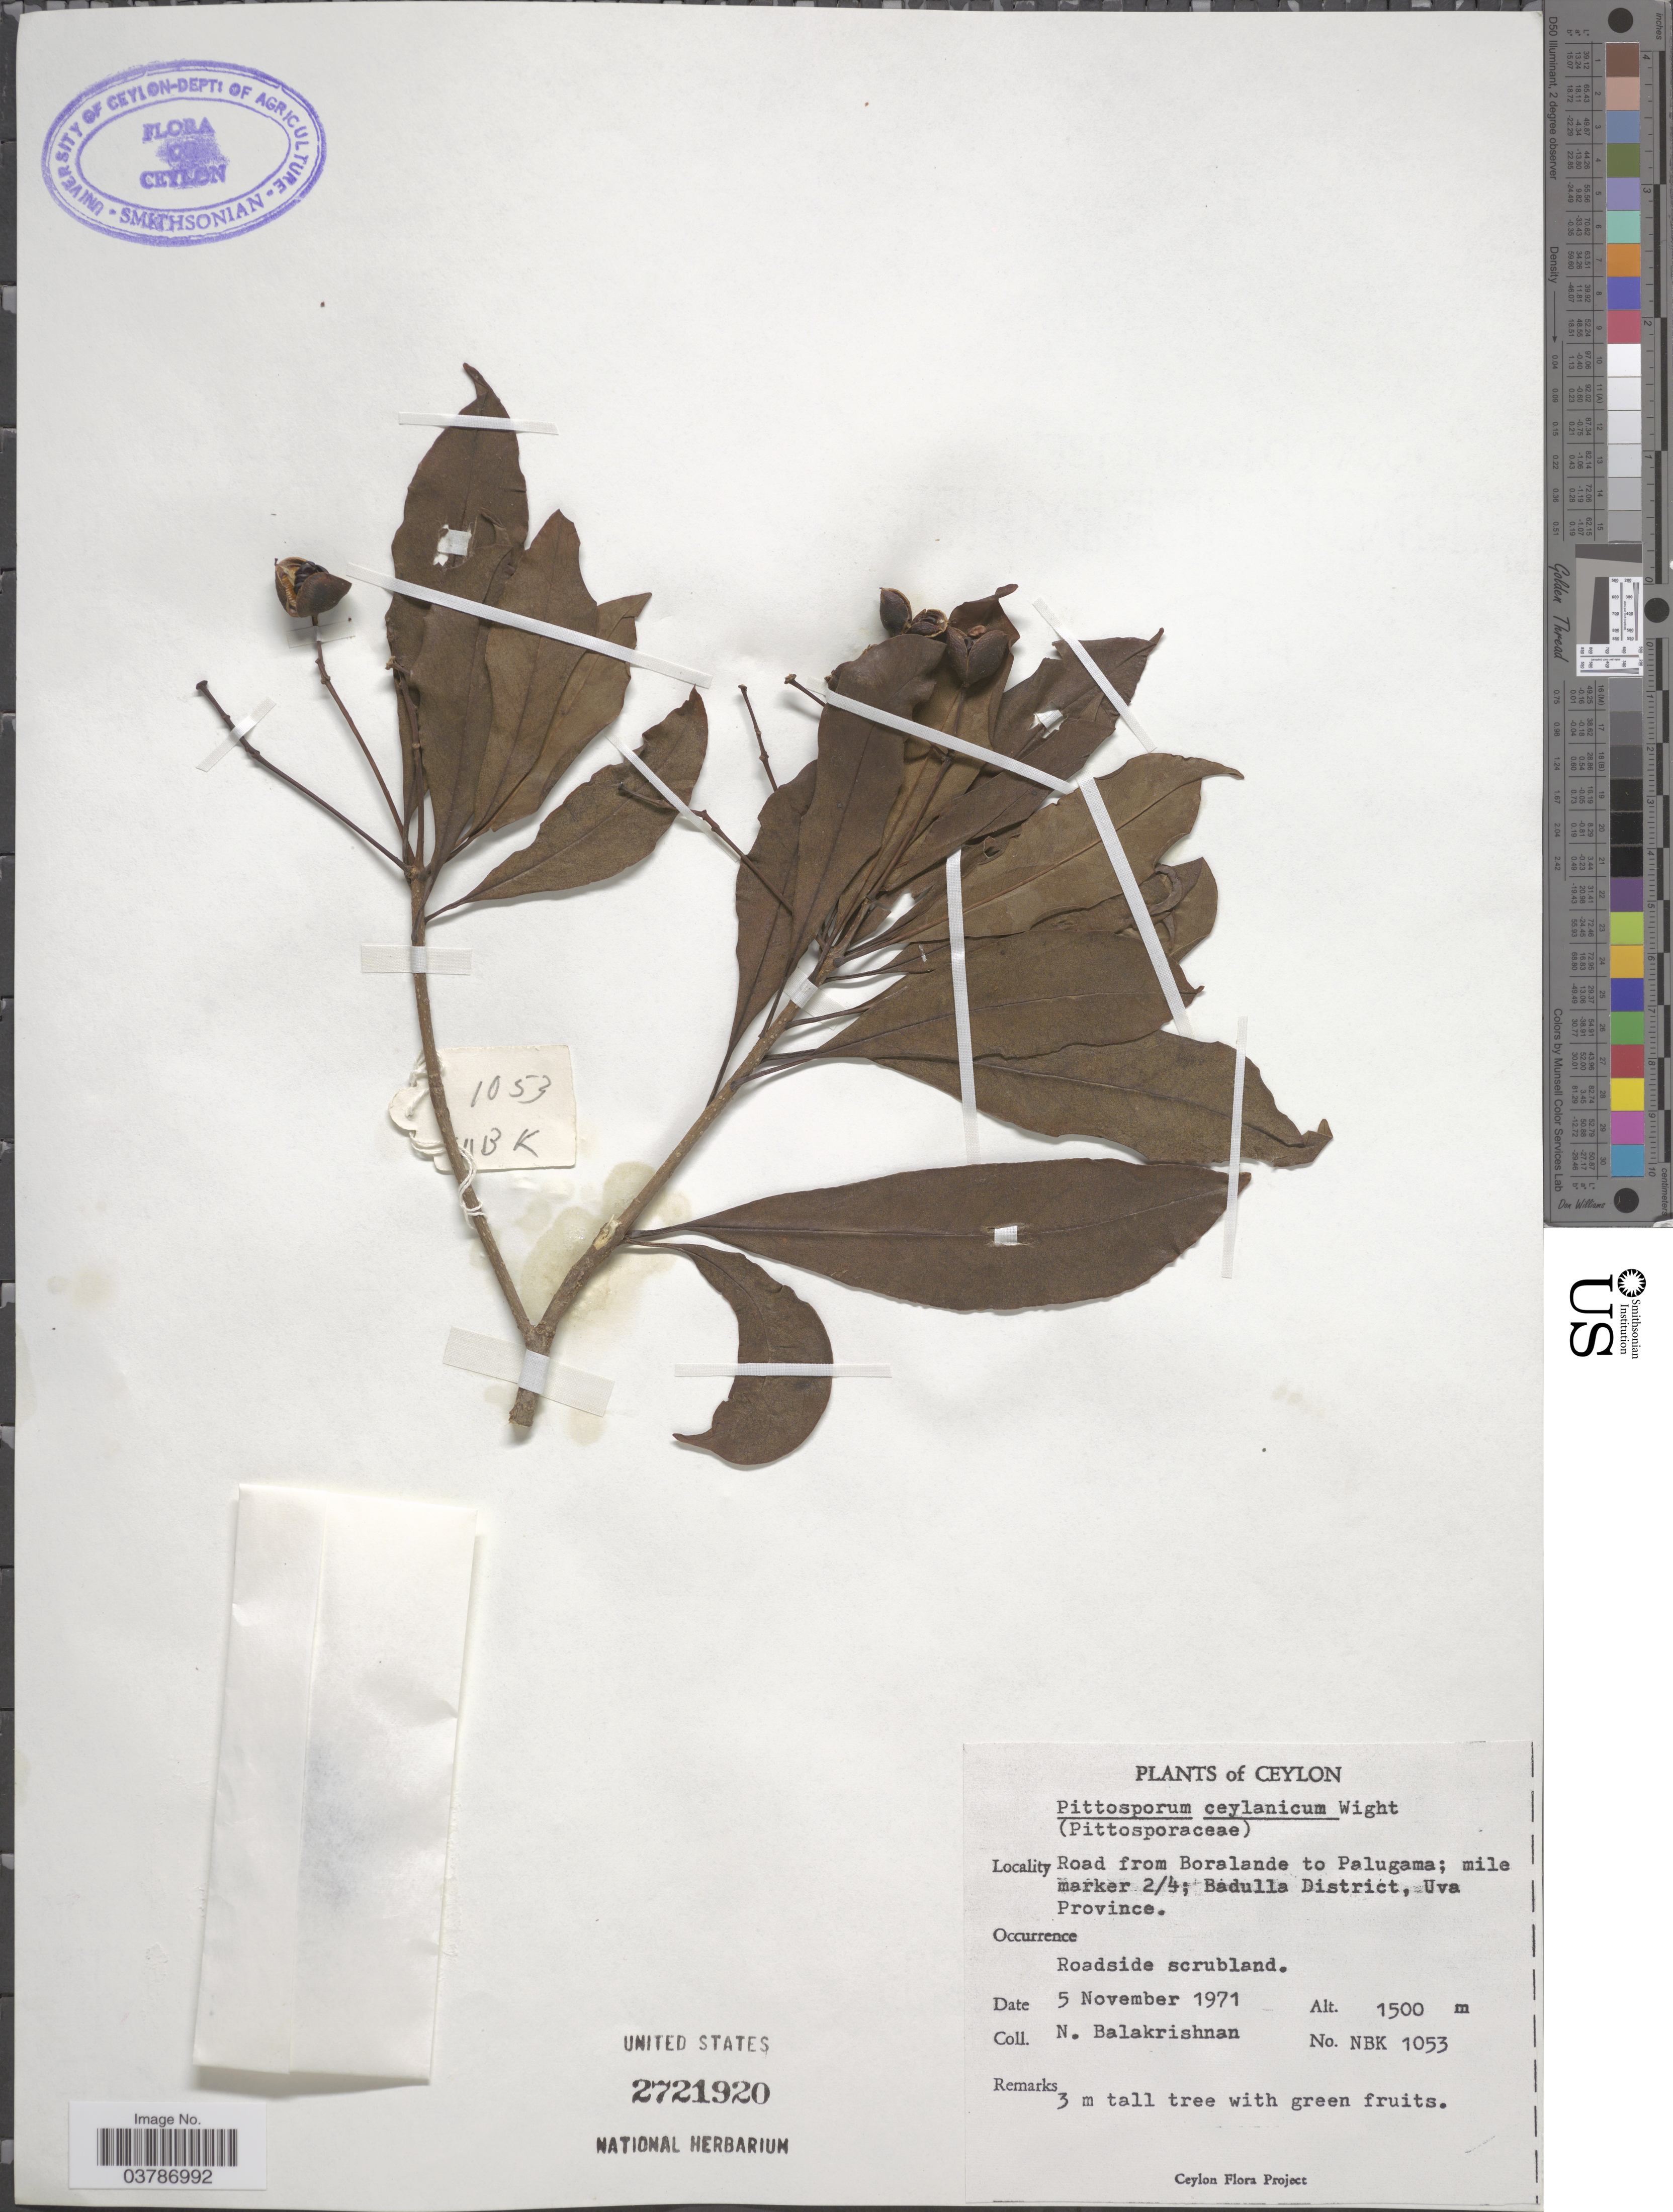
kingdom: Plantae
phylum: Tracheophyta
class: Magnoliopsida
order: Apiales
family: Pittosporaceae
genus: Pittosporum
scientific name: Pittosporum ceylanicum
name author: Wight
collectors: N. Balakrishnan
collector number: NBK1053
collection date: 1971-11-05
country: Sri Lanka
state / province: Uva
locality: Ceylon. Road from Boralande to Palugama; mile marker 2/4; Badulla District.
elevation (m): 1500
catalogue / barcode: US 2721920